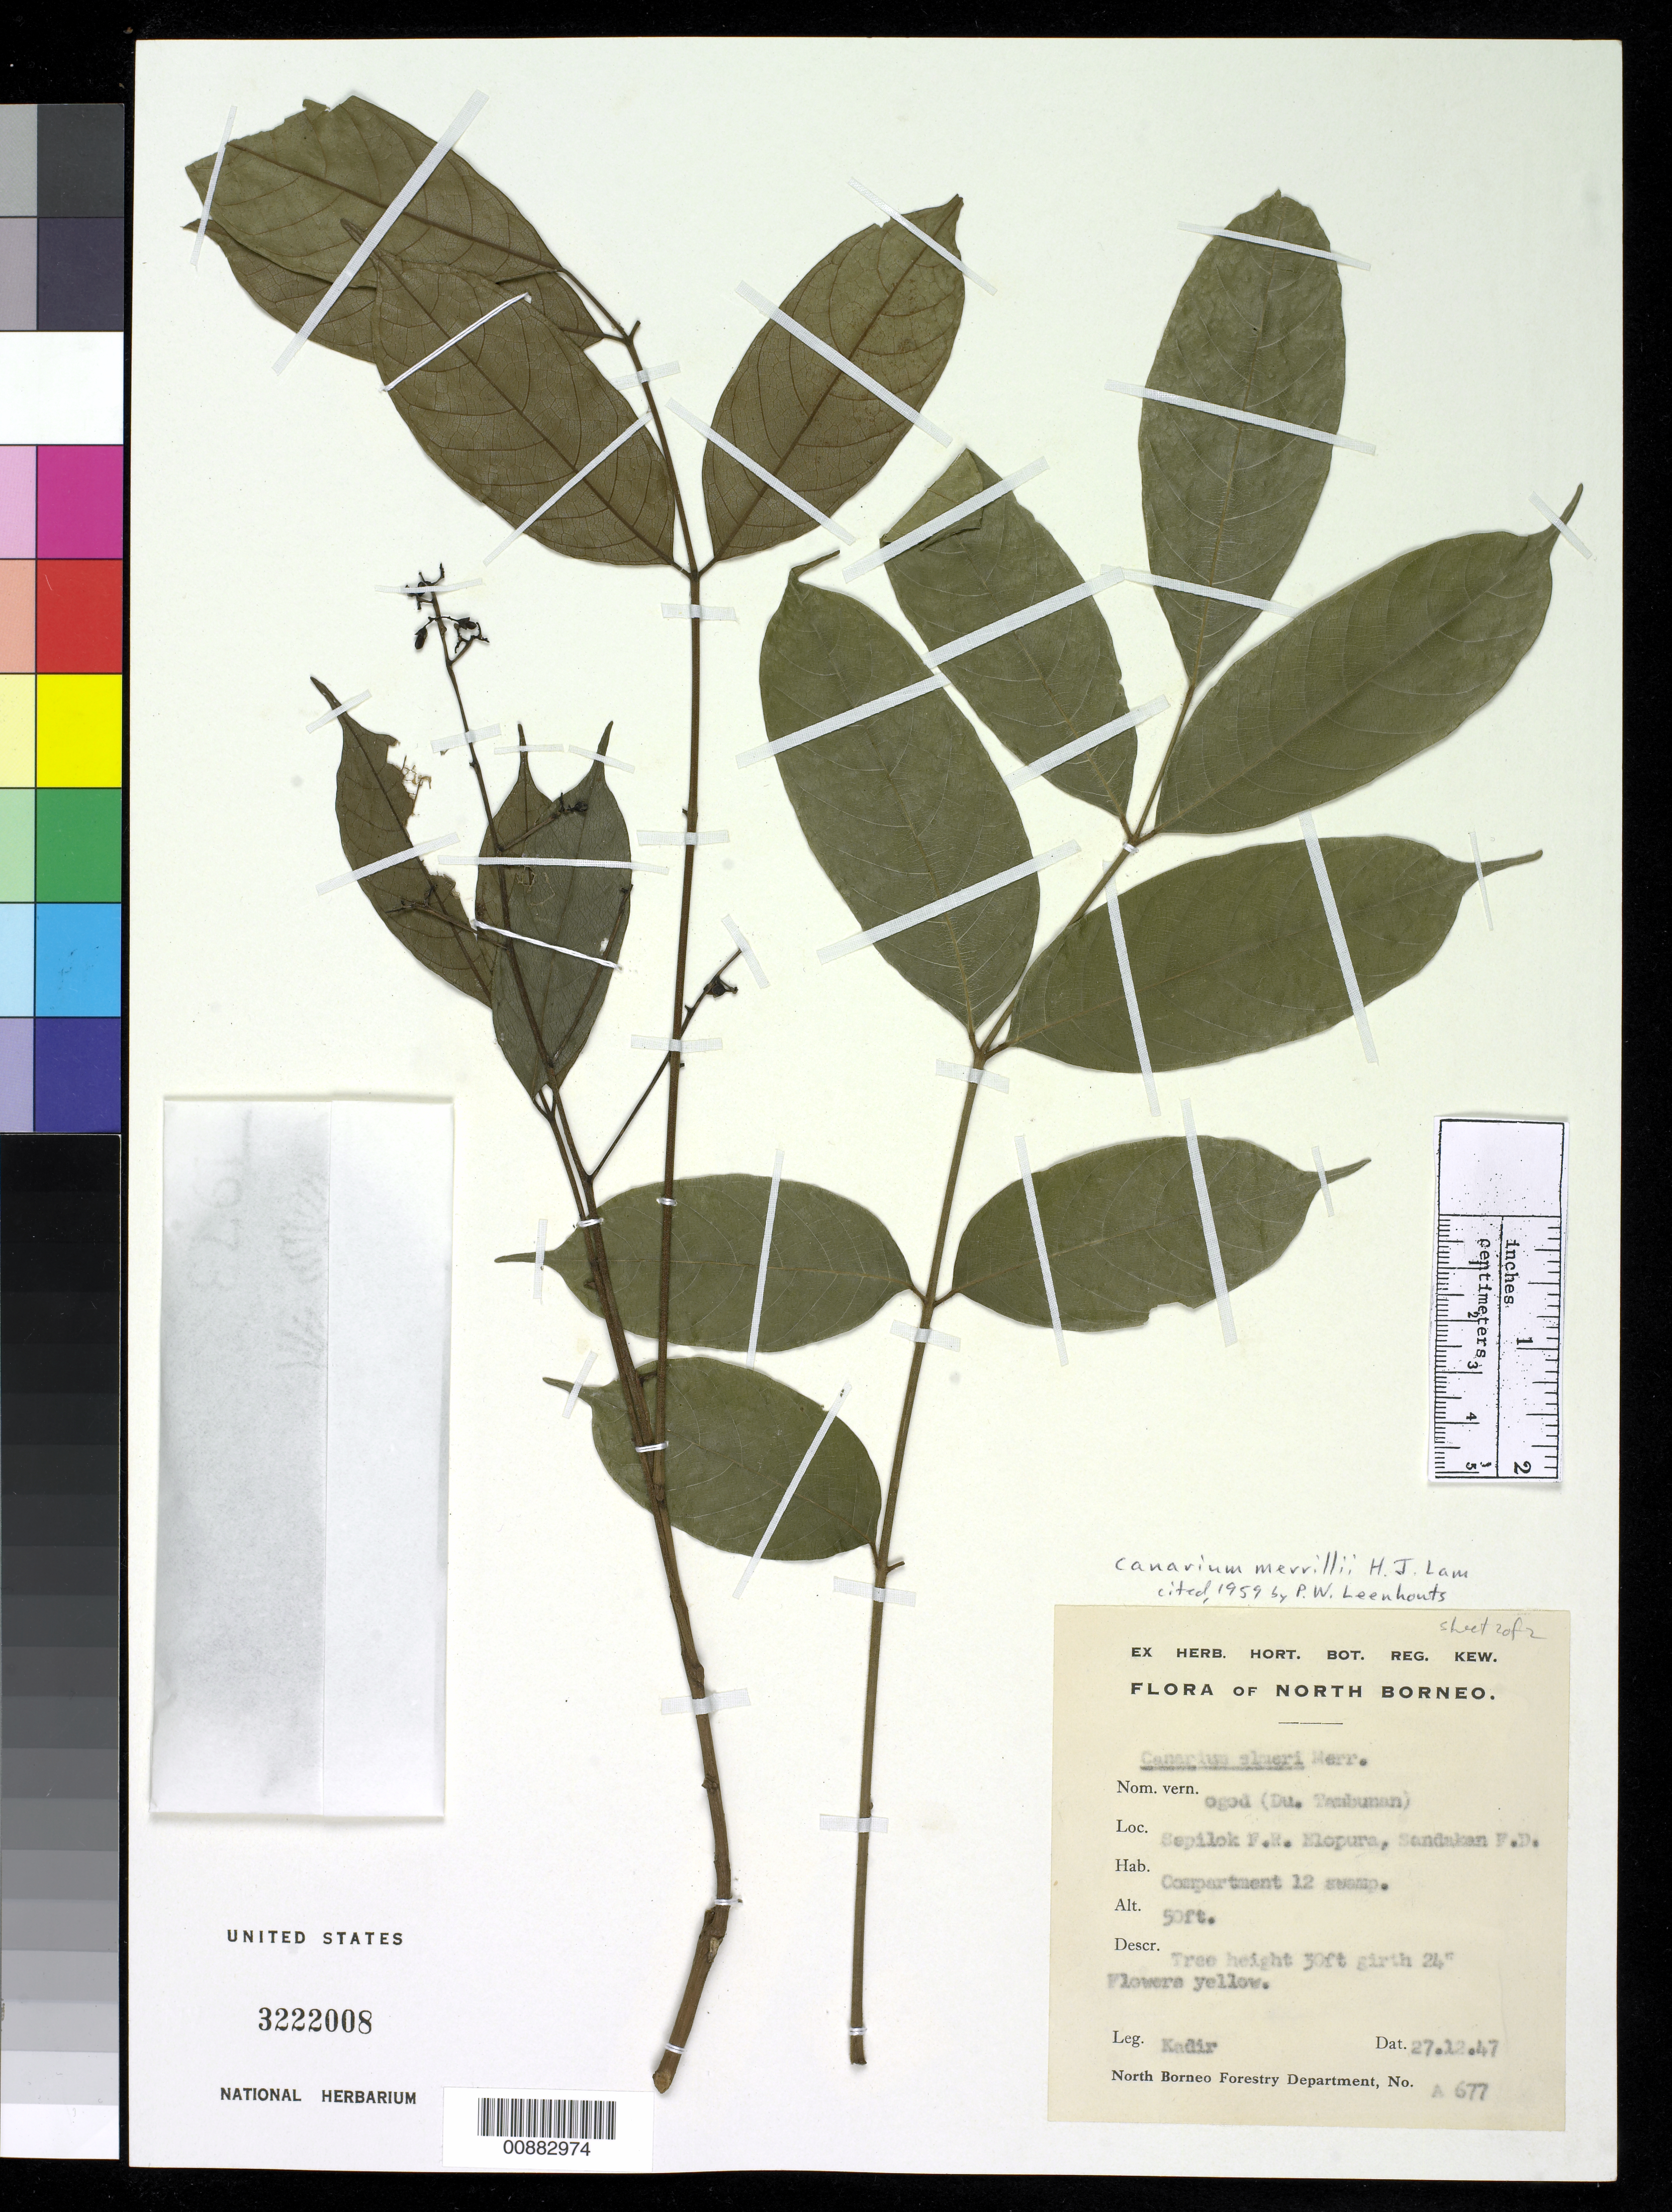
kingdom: Plantae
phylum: Tracheophyta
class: Magnoliopsida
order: Sapindales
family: Burseraceae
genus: Canarium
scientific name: Canarium merrillii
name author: H.J. Lam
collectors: Kadir Bin Abdul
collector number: A 677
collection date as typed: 27 Dec 1947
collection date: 1947-12-27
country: Malaysia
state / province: Sabah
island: Borneo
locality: Sepilok F.R. Elopura, Sandaken F.D.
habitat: Compartment 12 swamp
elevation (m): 15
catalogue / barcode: US 3222008